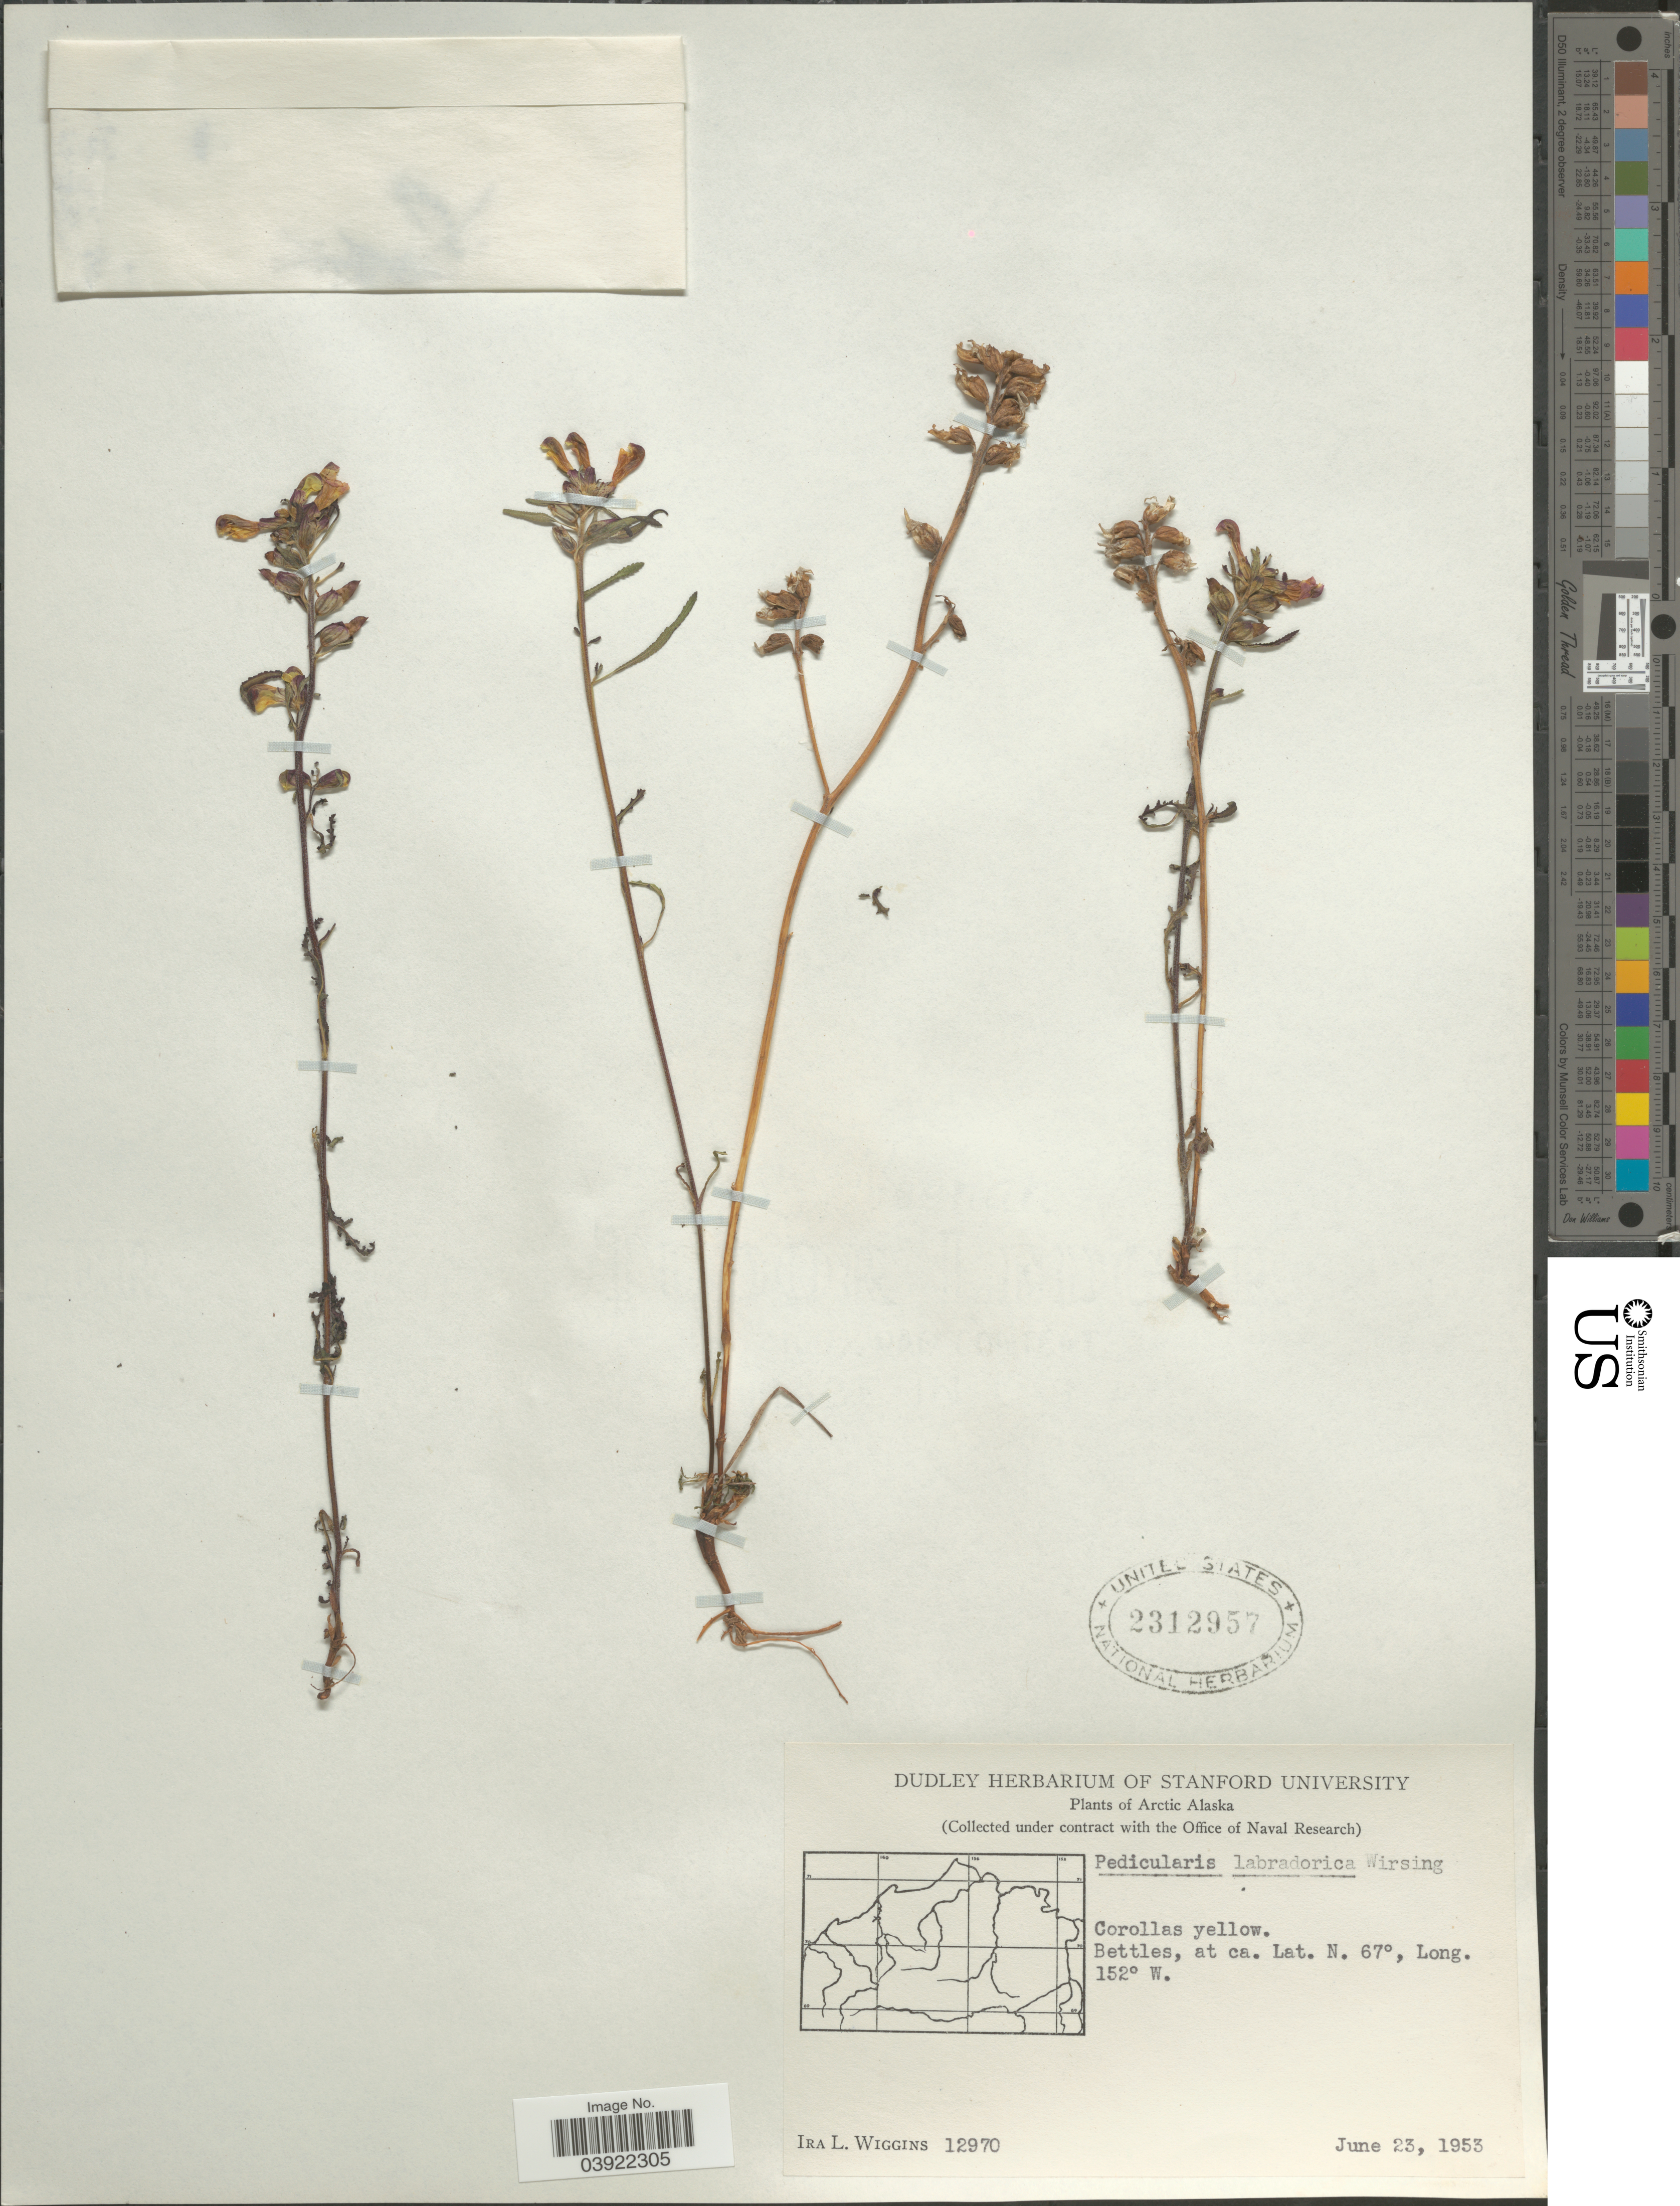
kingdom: Plantae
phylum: Tracheophyta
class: Magnoliopsida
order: Lamiales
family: Orobanchaceae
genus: Pedicularis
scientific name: Pedicularis labradorica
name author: Wirsing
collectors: I. L. Wiggins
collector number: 12970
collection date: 1953-06-23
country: United States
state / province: Alaska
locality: Arctic Alaska. Bettles.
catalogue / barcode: US 2312957